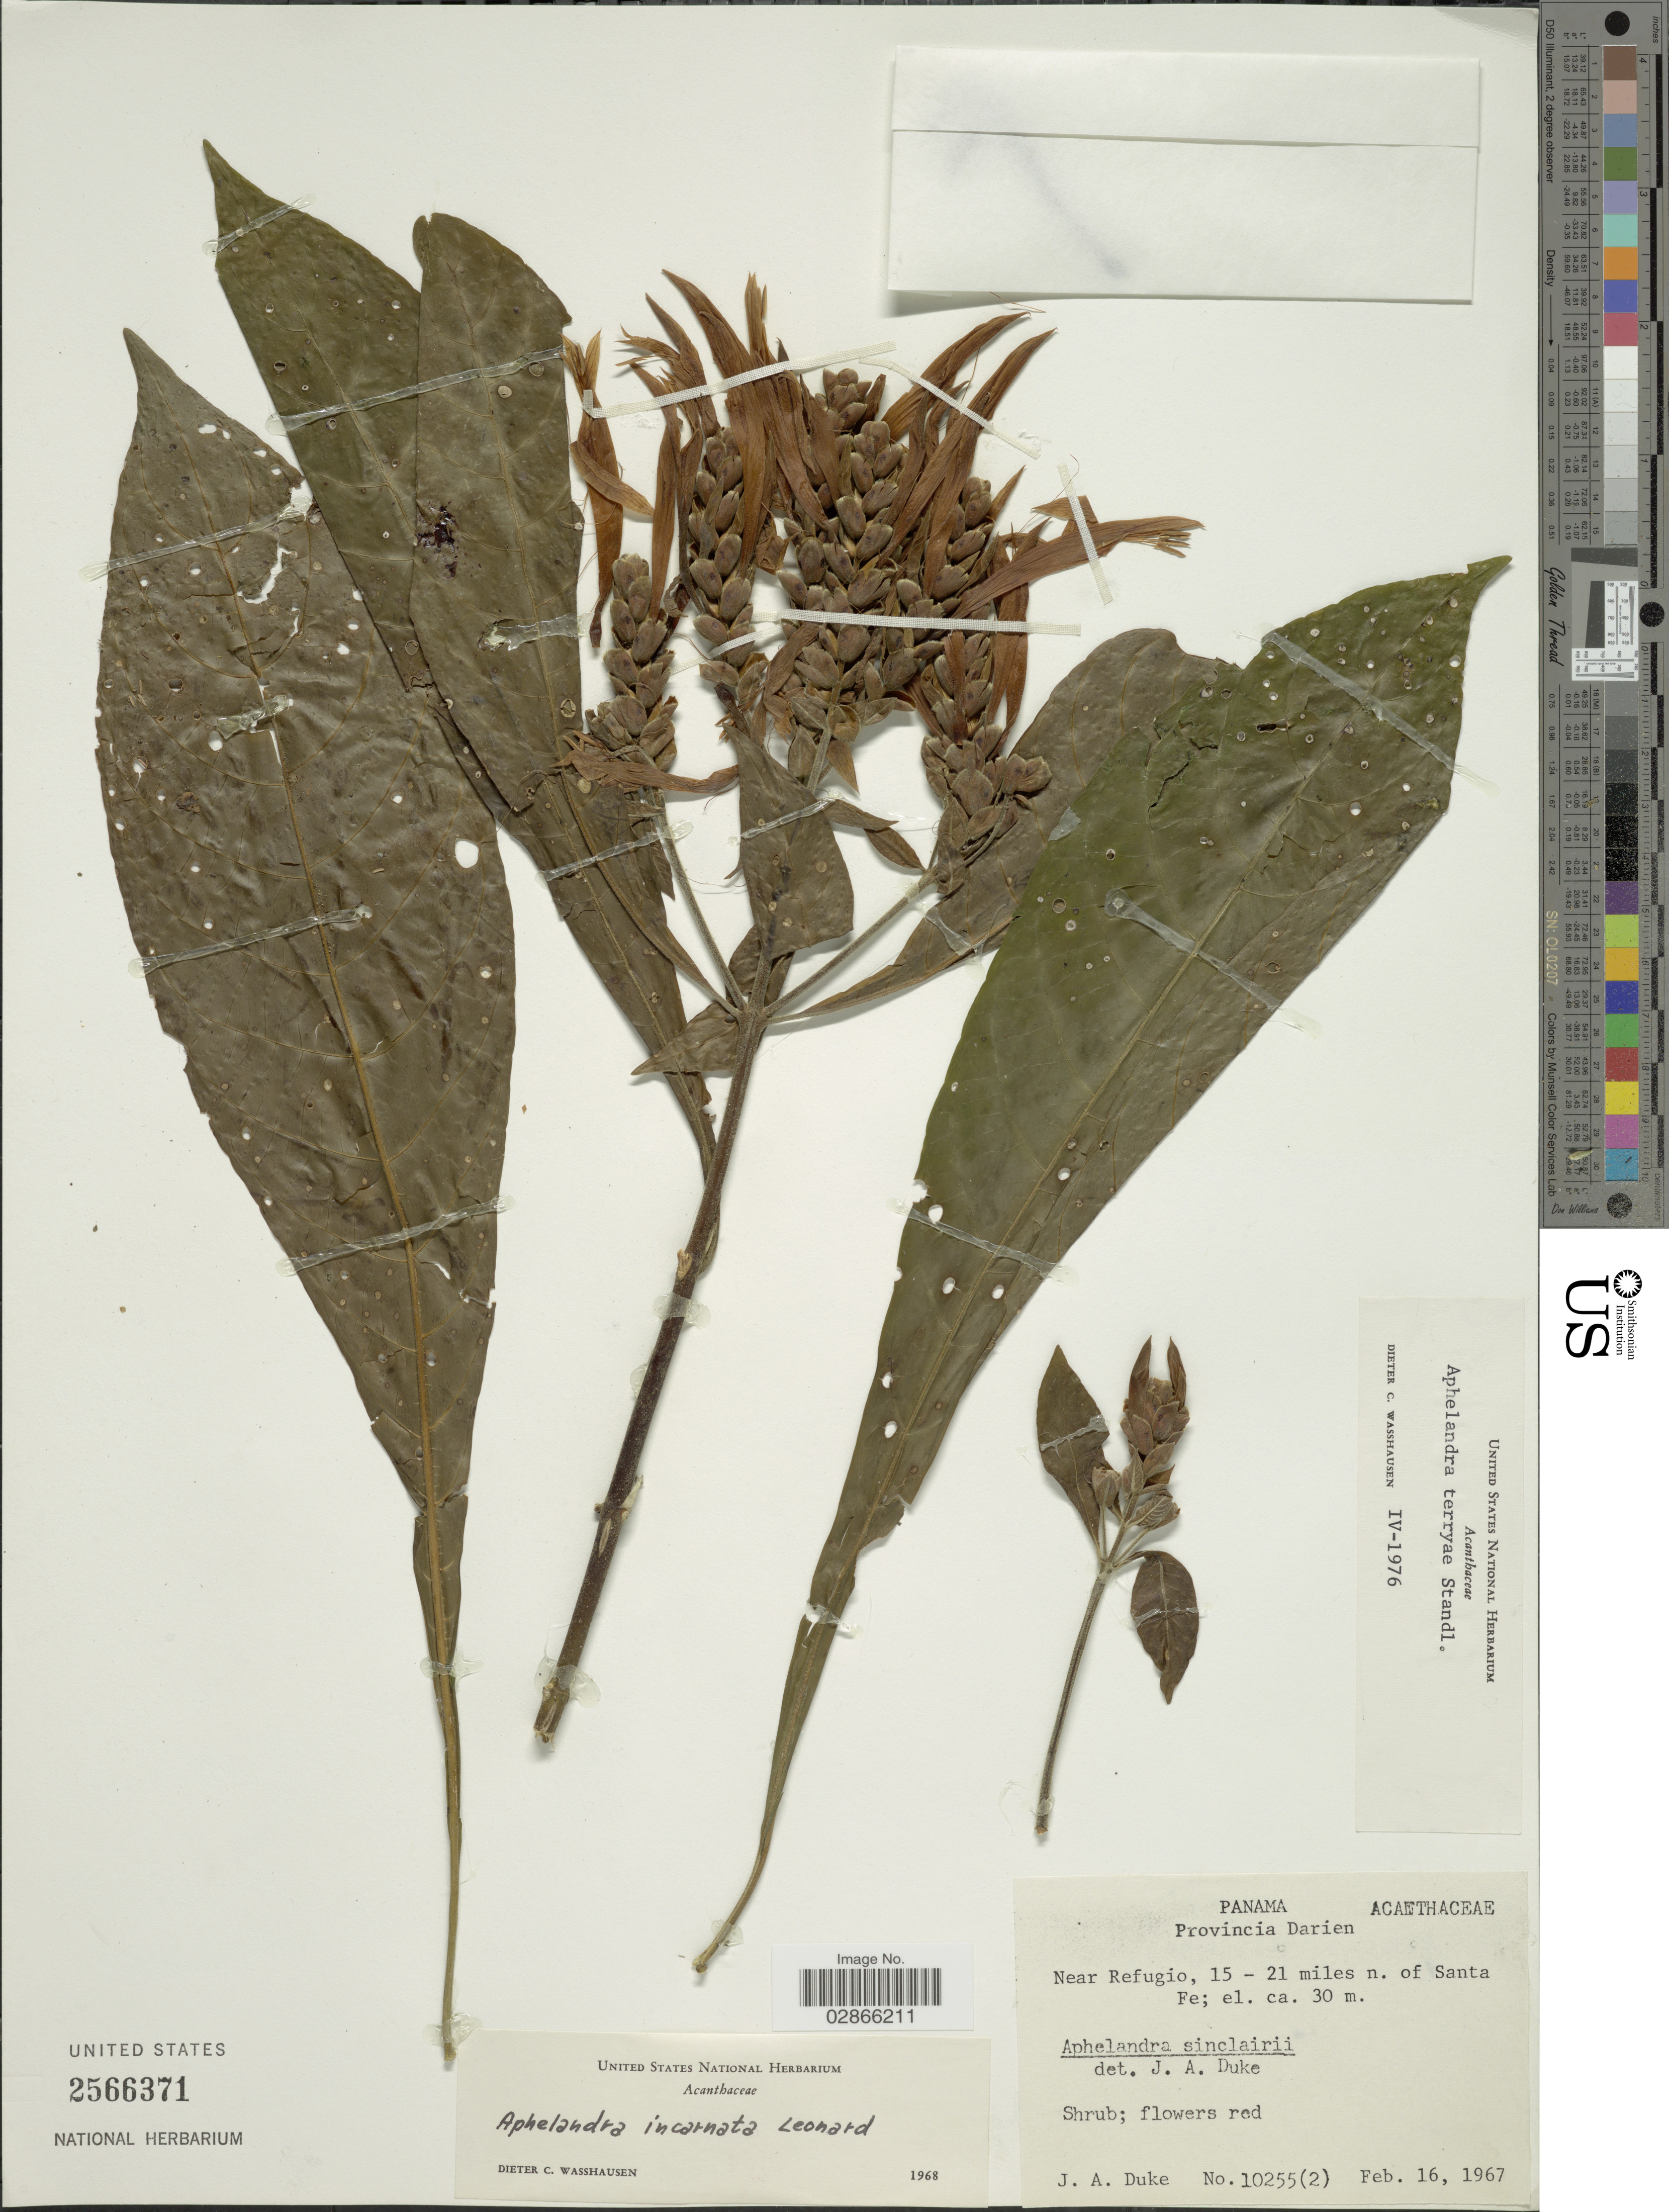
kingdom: Plantae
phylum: Tracheophyta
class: Magnoliopsida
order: Lamiales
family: Acanthaceae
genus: Aphelandra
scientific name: Aphelandra terryae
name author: Standl.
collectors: J. A. Duke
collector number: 10255 (2)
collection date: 1967-02-16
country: Panama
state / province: Darién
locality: Near Refugio, 15 - 21 miles n. of Santa Fe.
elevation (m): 30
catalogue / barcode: US 2566371